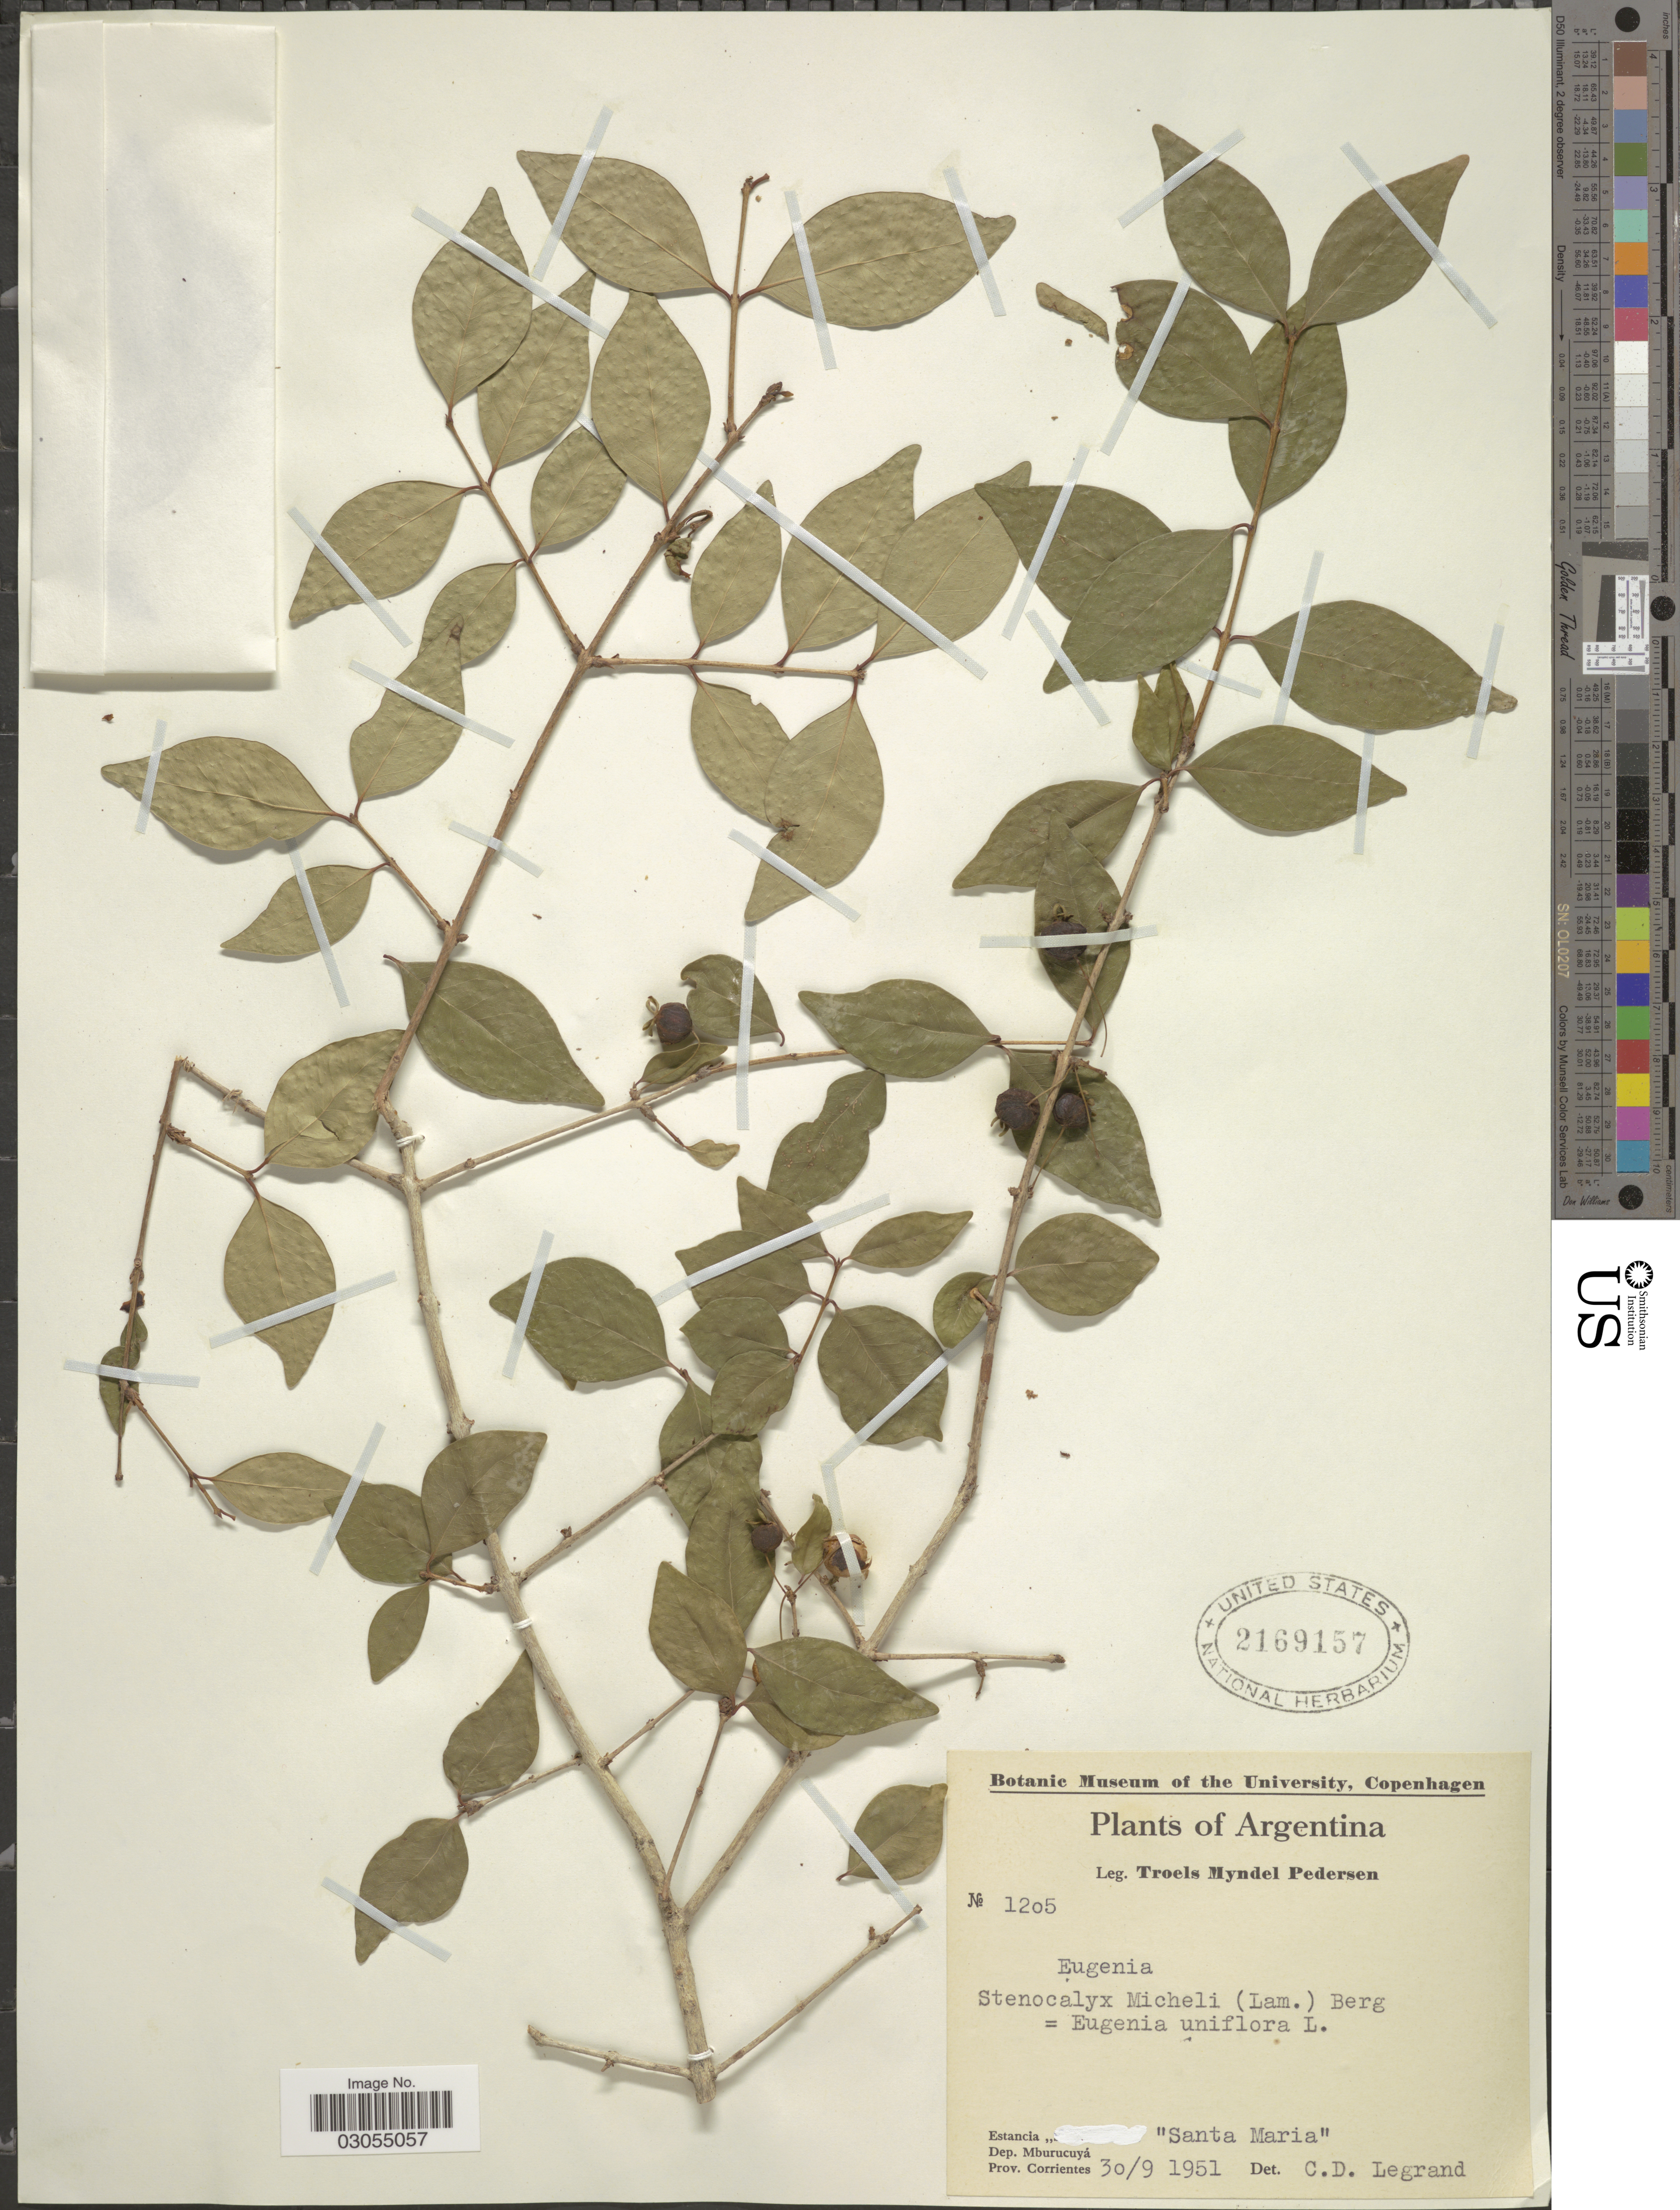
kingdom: Plantae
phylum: Tracheophyta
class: Magnoliopsida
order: Myrtales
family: Myrtaceae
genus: Eugenia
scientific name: Eugenia uniflora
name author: L.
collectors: T. Pederson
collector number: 1205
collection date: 1951-09-30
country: Argentina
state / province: Corrientes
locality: Estancia "Santa Maria", Dep. Mburucuyá, Prov. Corrientes.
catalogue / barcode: US 2169157